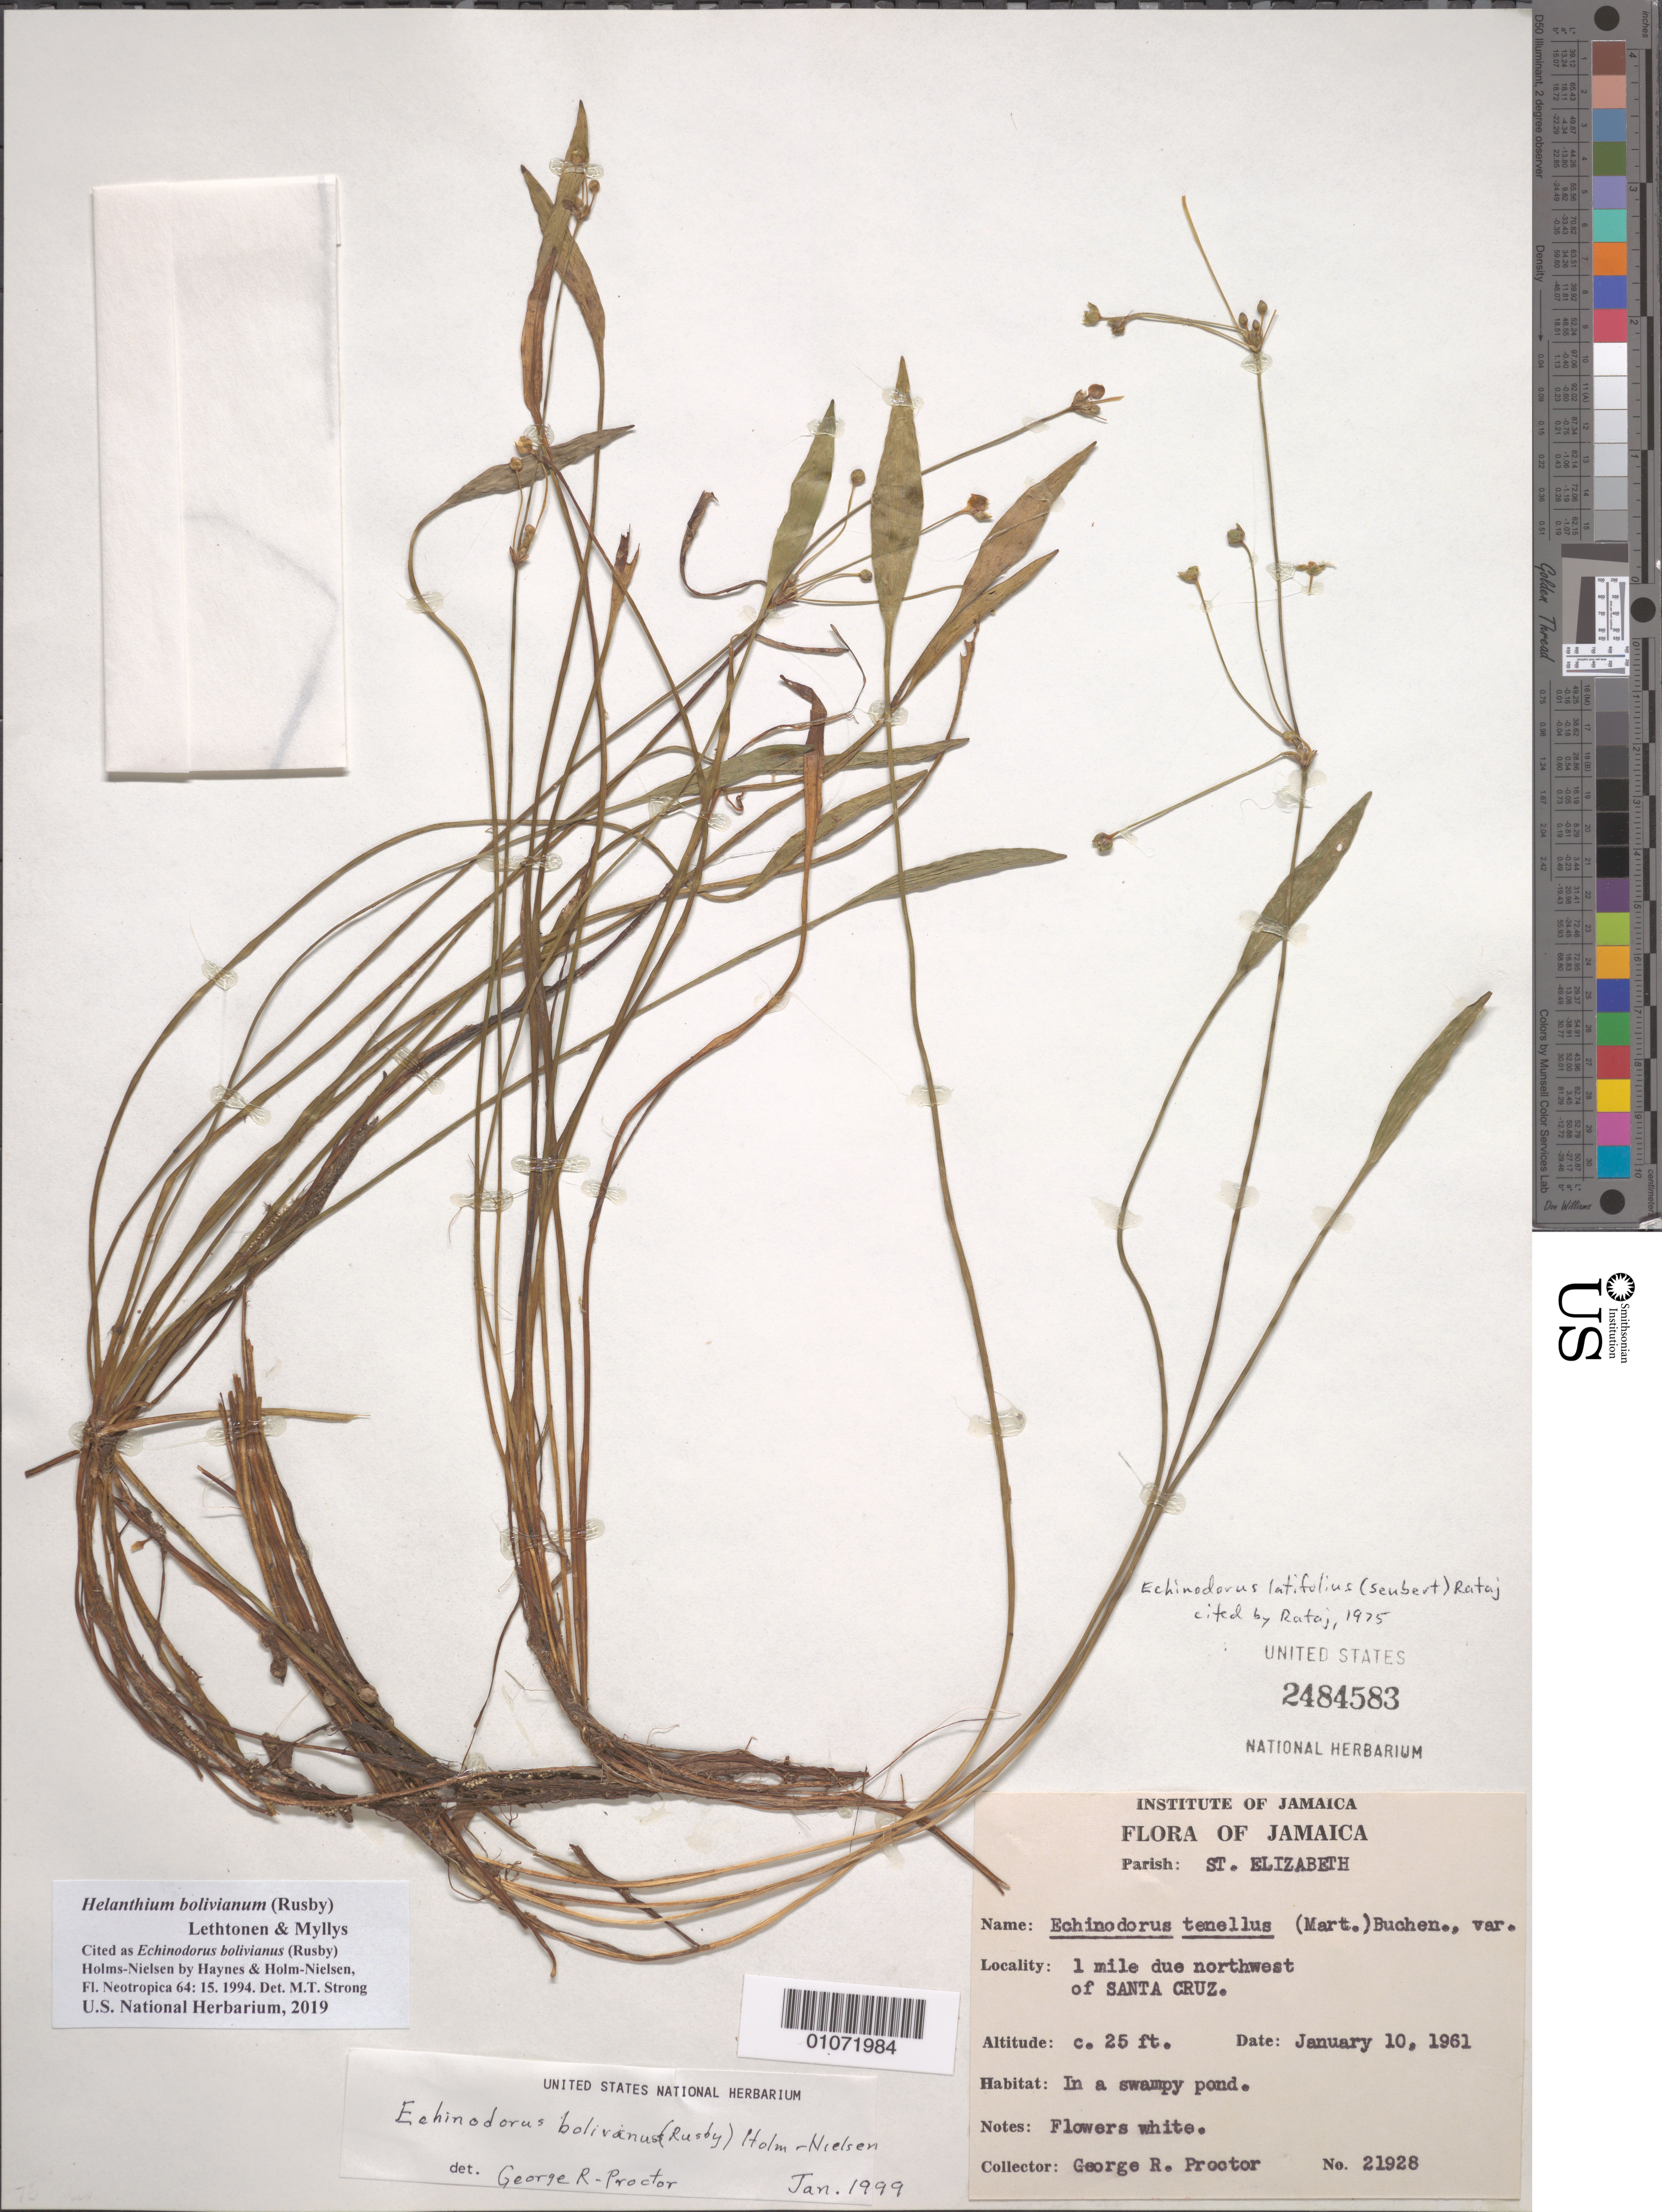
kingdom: Plantae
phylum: Tracheophyta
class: Liliopsida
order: Alismatales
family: Alismataceae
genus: Helanthium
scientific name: Helanthium bolivianum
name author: (Rusby) Lehtonen & Myllys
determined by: Strong, Mark T., (BOT), Smithsonian Institution - National Museum of Natural History (UNITED STATES)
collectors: G. R. Proctor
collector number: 21928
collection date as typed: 10 Jan 1961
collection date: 1961-01-10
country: Jamaica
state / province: Saint Elizabeth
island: Jamaica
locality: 1 mile due northwest of SANTA CRUZ. In a swampy pond.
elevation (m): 8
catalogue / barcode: US 2484583